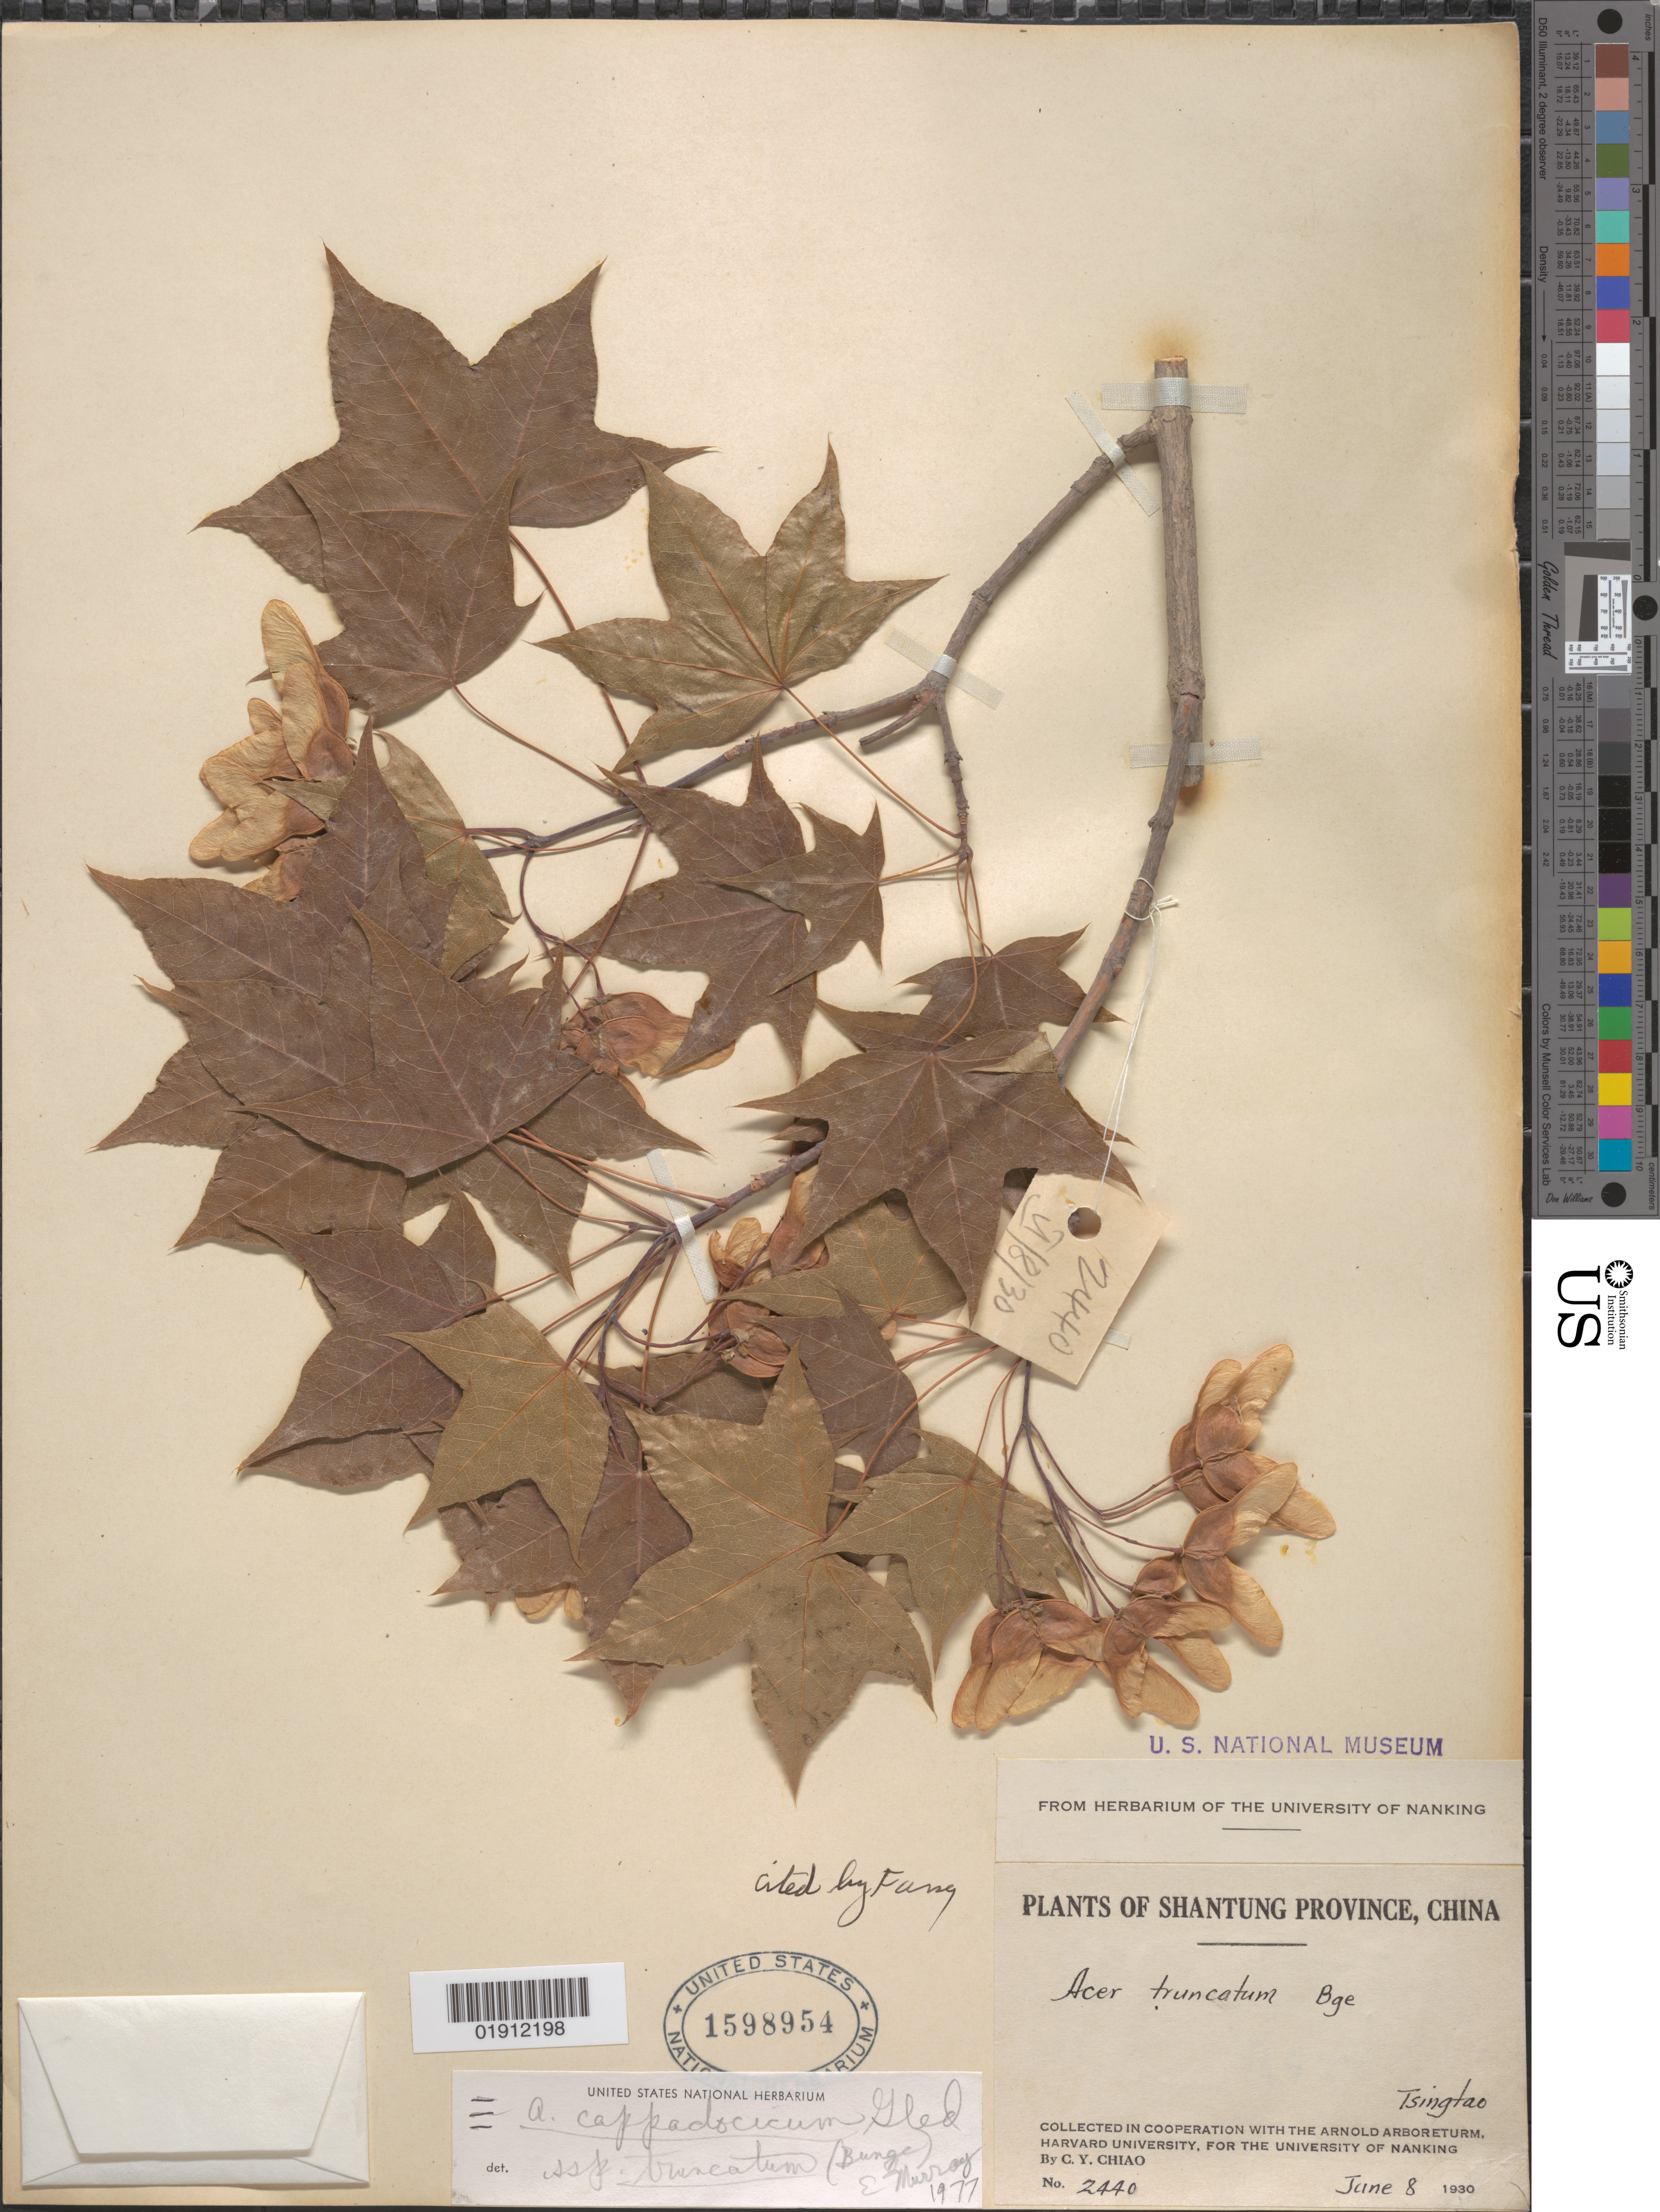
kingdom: Plantae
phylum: Tracheophyta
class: Magnoliopsida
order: Sapindales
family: Sapindaceae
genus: Acer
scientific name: Acer cappadocicum subsp. truncatum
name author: (Bunge) A.E. Murray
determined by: Murray, Edward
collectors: C. Y. Chiao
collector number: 2440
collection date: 1930-06-08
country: China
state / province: Shandong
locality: Shantung [Shandong] Province, Tsingtao [Qingdao]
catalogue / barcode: US 1598954